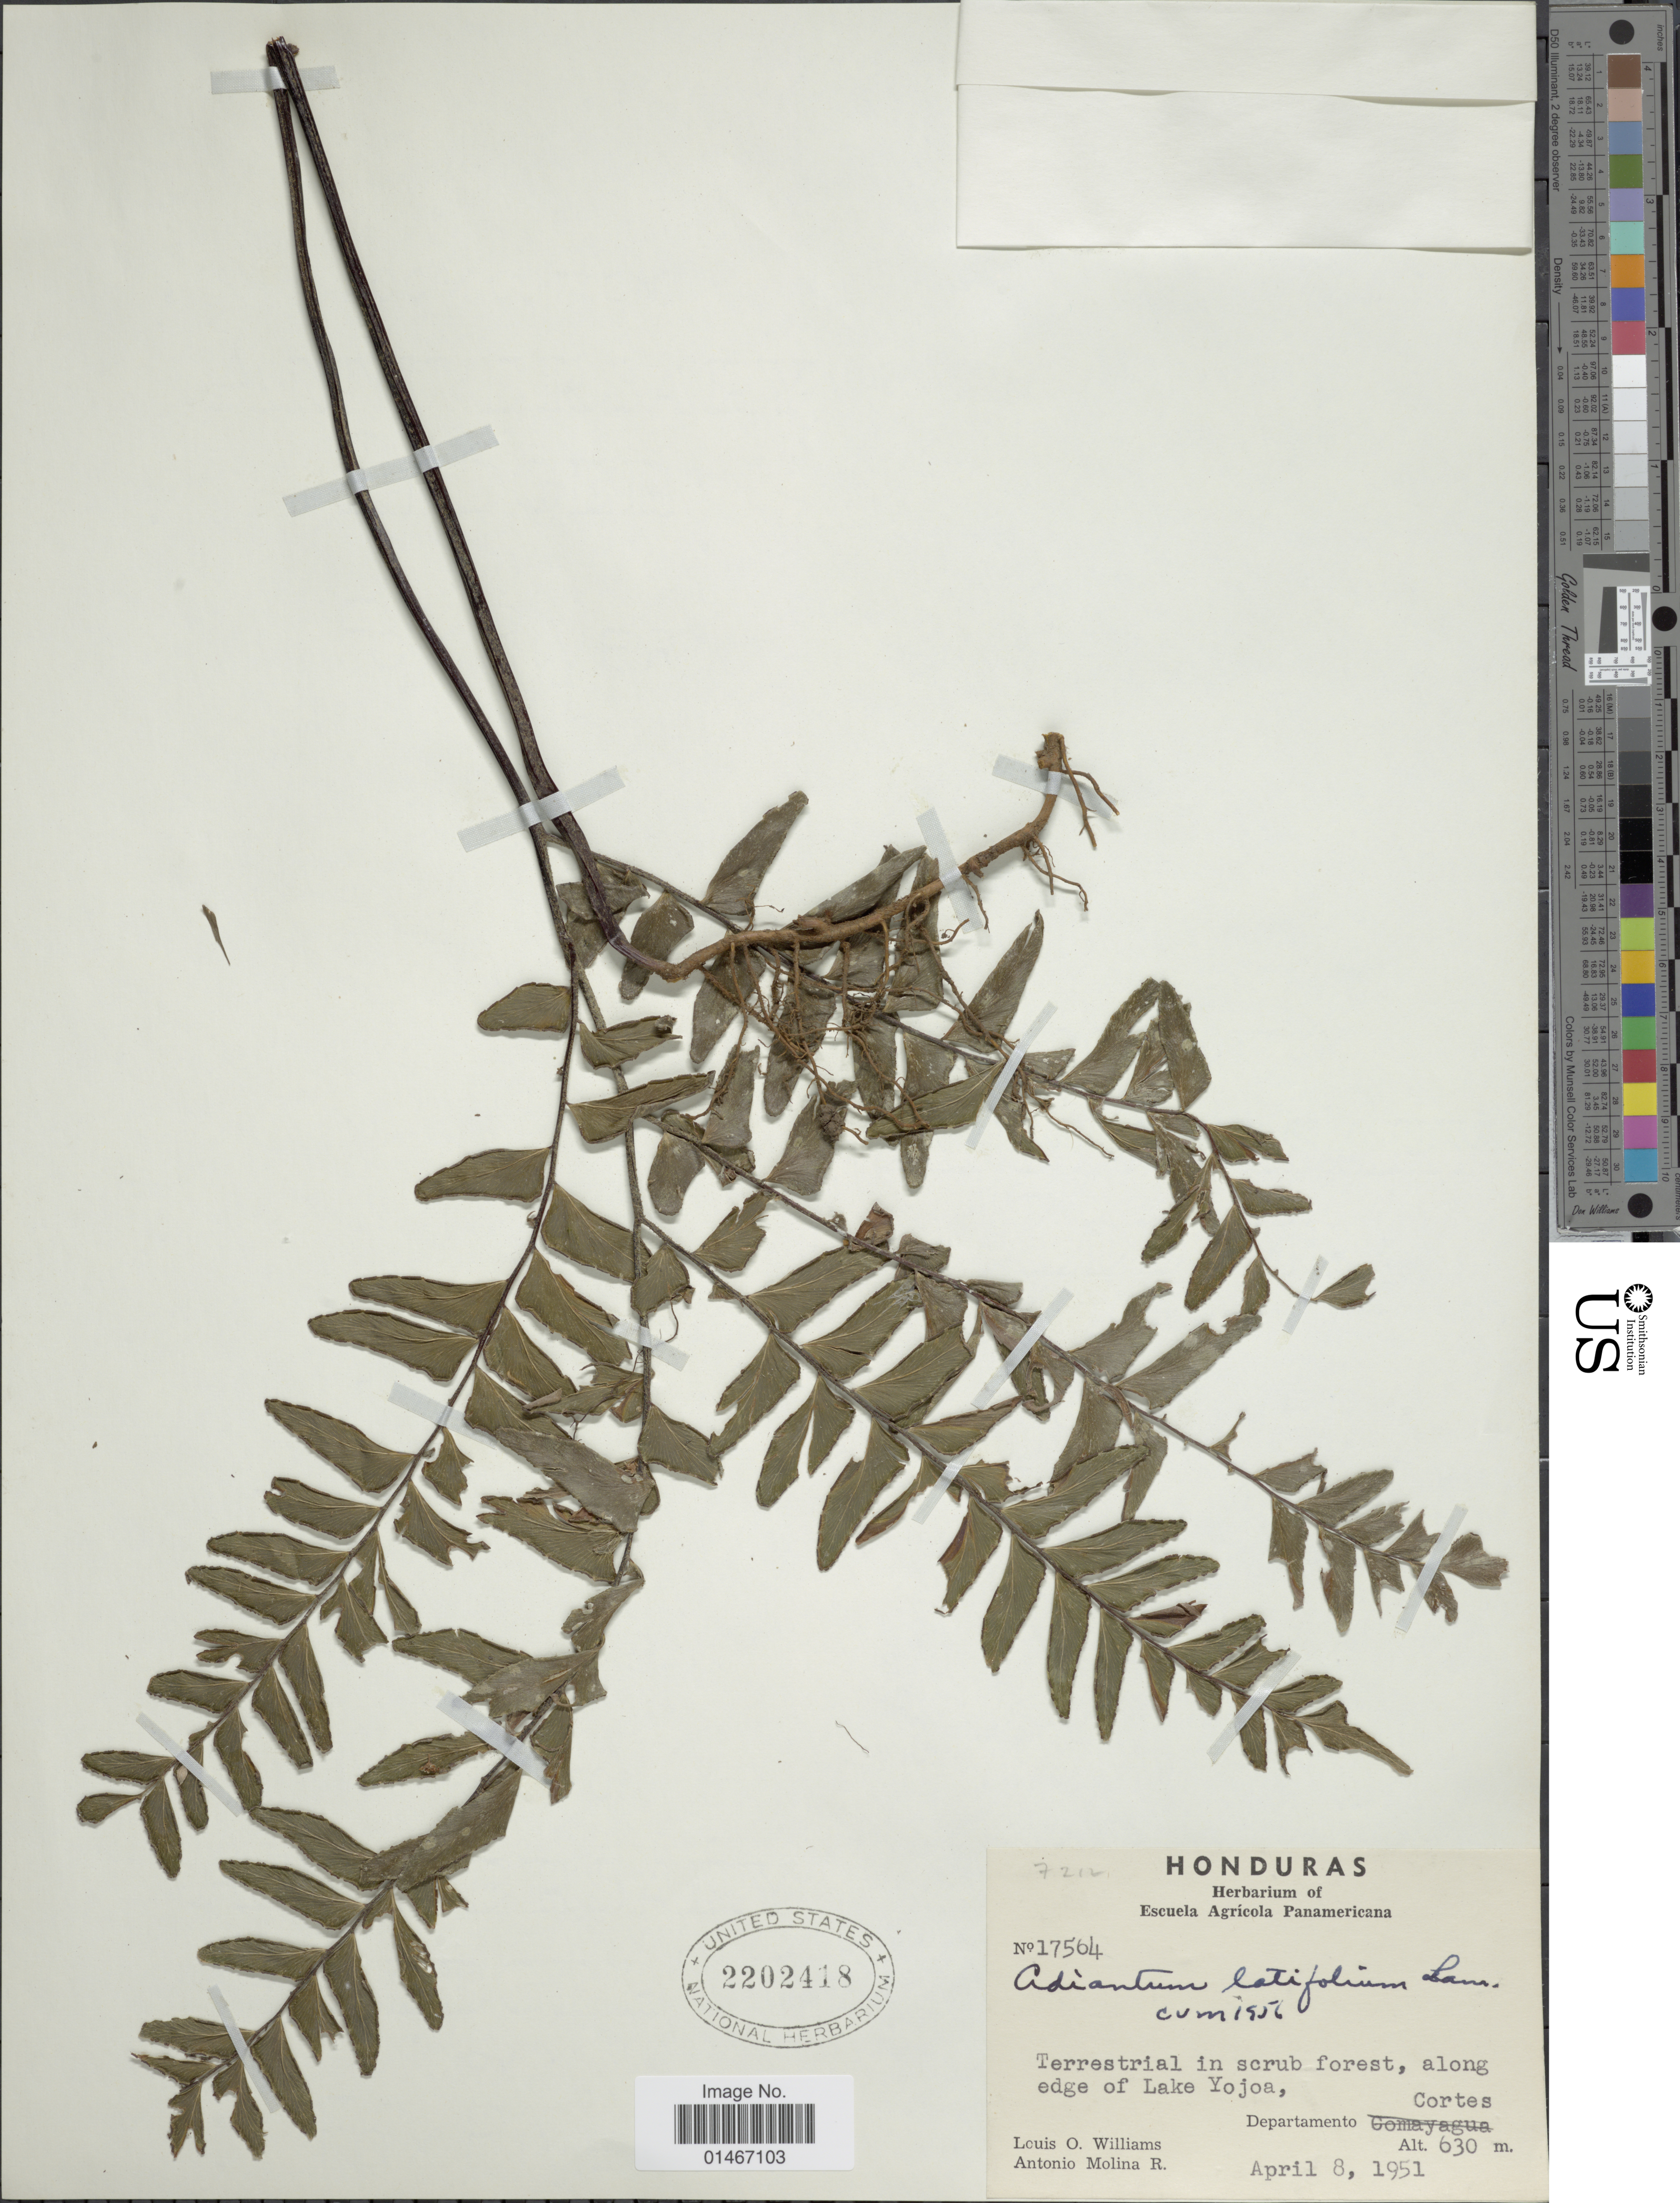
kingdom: Plantae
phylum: Tracheophyta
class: Polypodiopsida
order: Polypodiales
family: Pteridaceae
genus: Adiantum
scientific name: Adiantum latifolium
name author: Lam.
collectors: L. O. Williams & A. Molina R.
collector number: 17564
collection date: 1951-04-08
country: Honduras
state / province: Cortés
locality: Along edge of Lake Yojoa, Departamento Cortes.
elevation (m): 630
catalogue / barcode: US 2202418